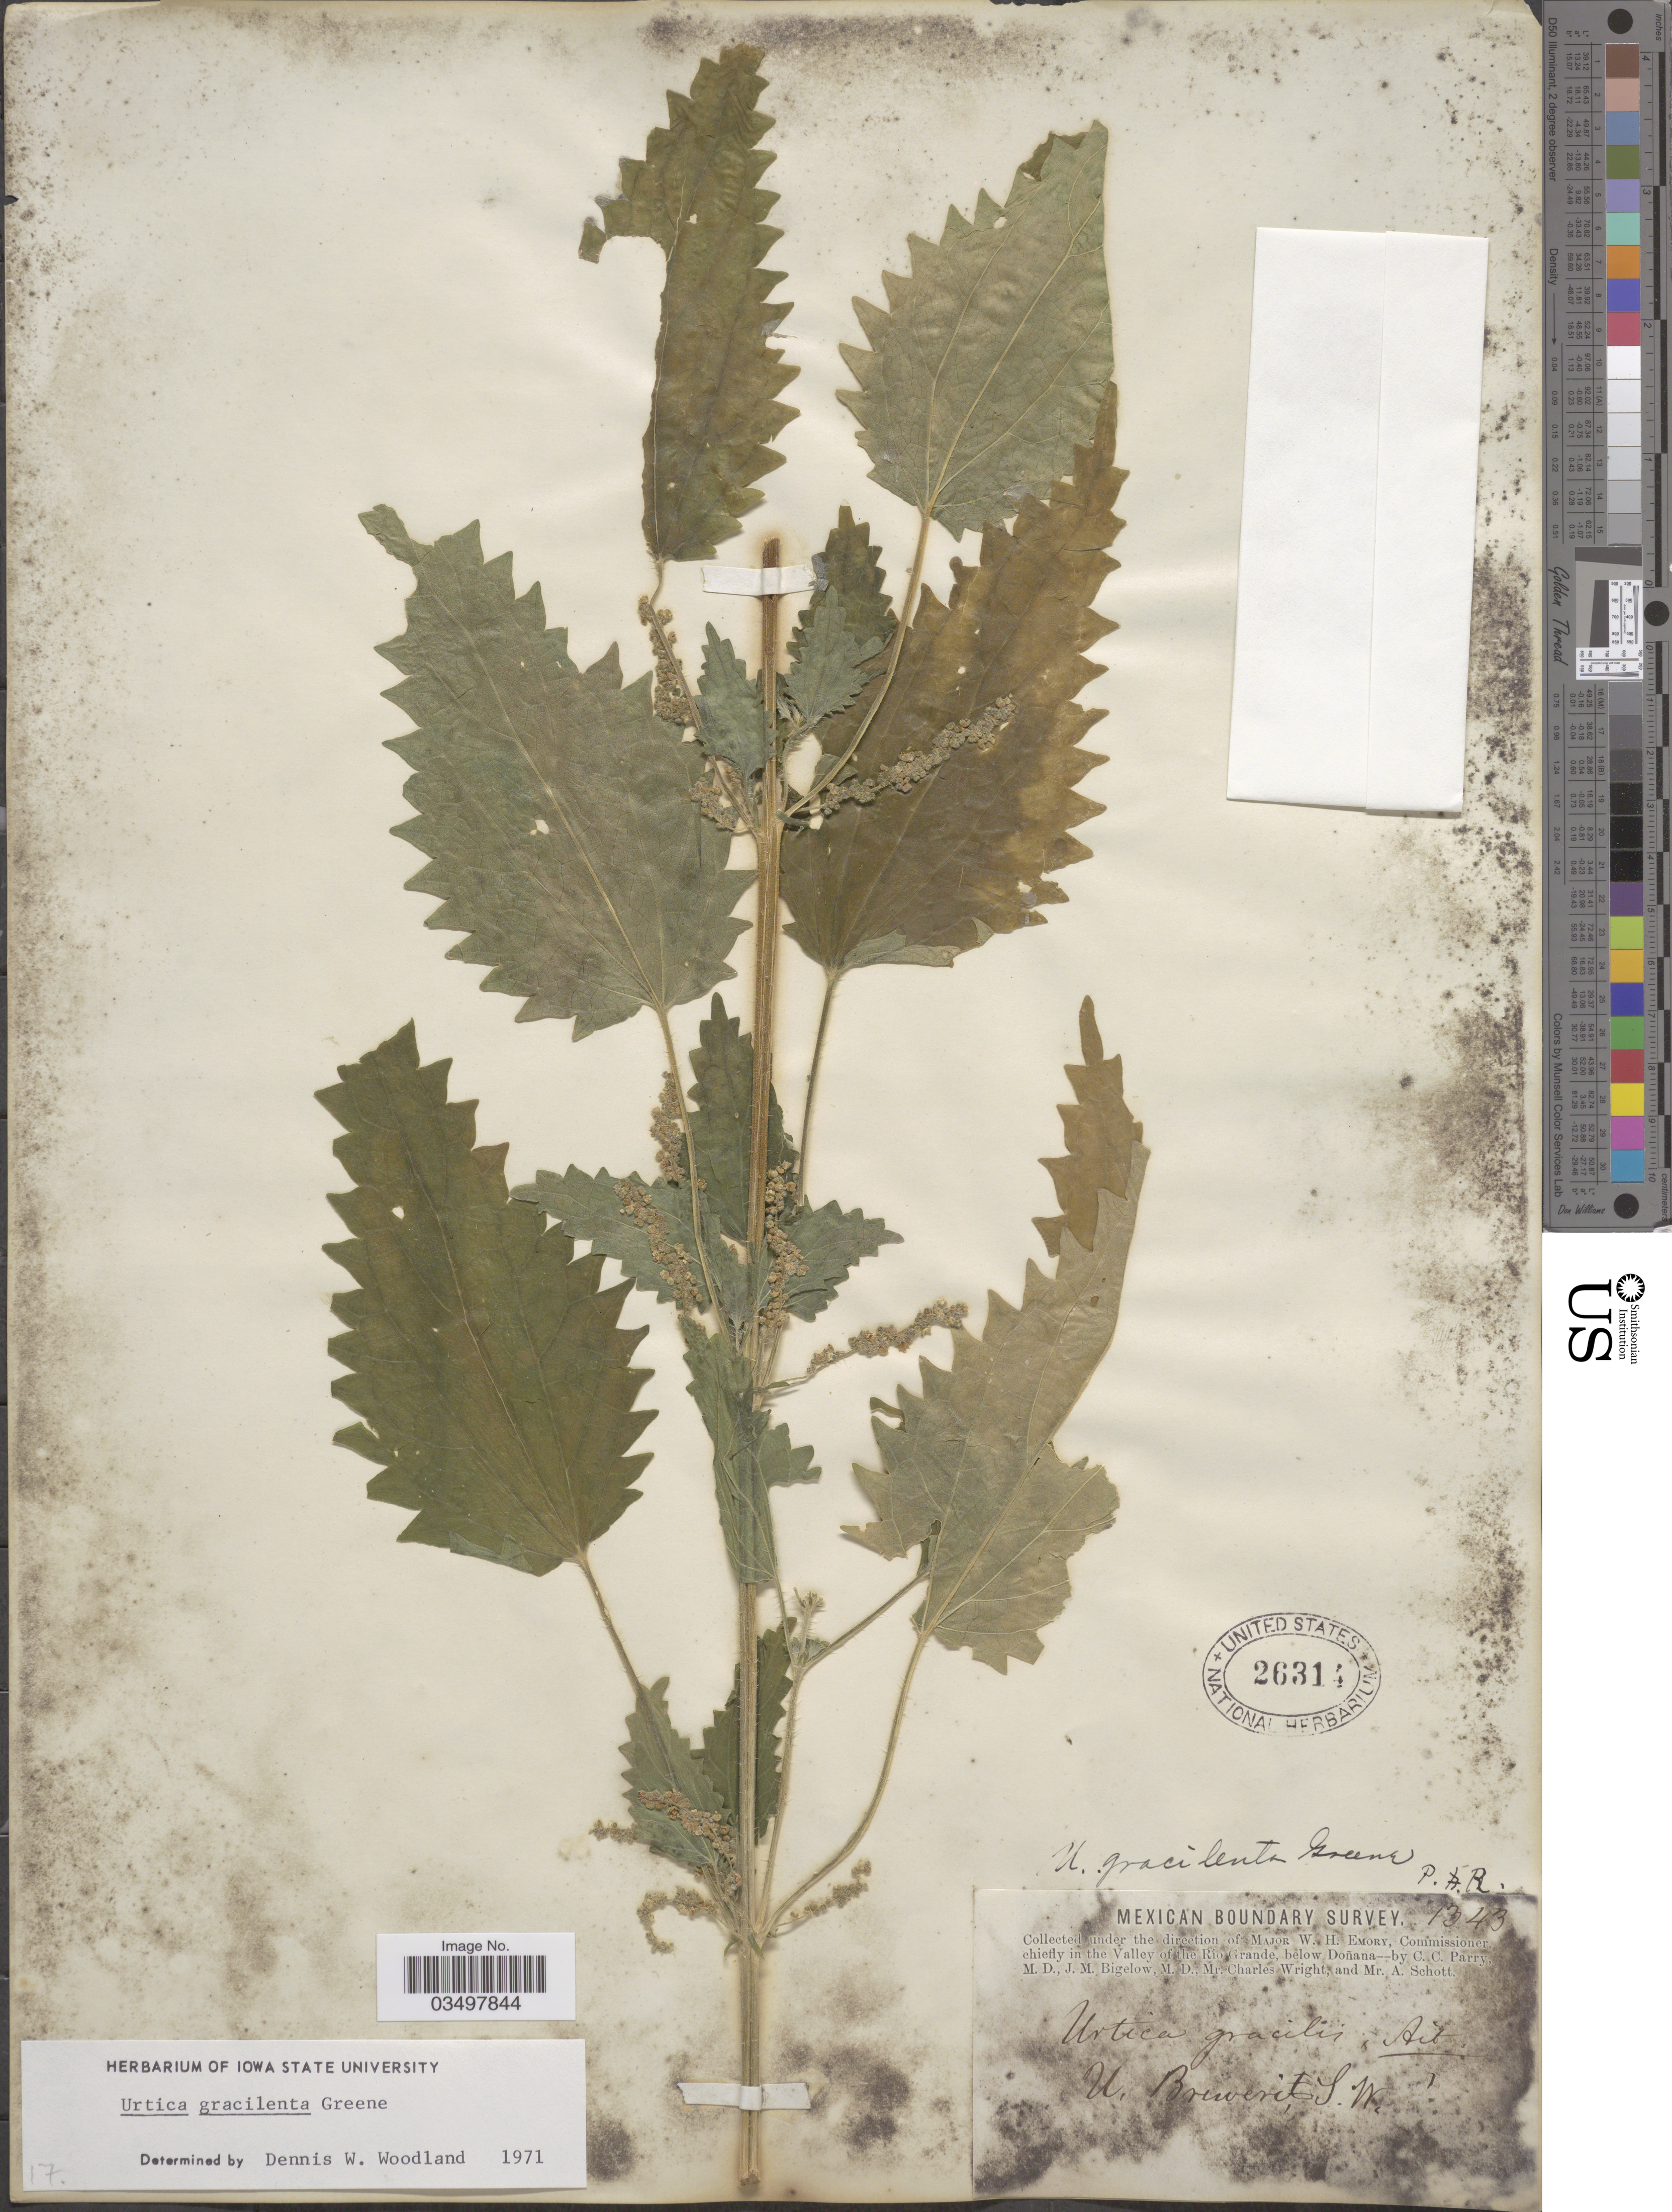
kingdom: Plantae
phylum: Tracheophyta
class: Magnoliopsida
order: Rosales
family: Urticaceae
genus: Urtica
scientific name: Urtica gracilenta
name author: Greene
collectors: C. C. Parry, J. M. Bigelow, C. Wright & A. Schott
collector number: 1343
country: Mexico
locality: Chiefly in the Valley of the Rio Grande, below Doñana.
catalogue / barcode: US 26314